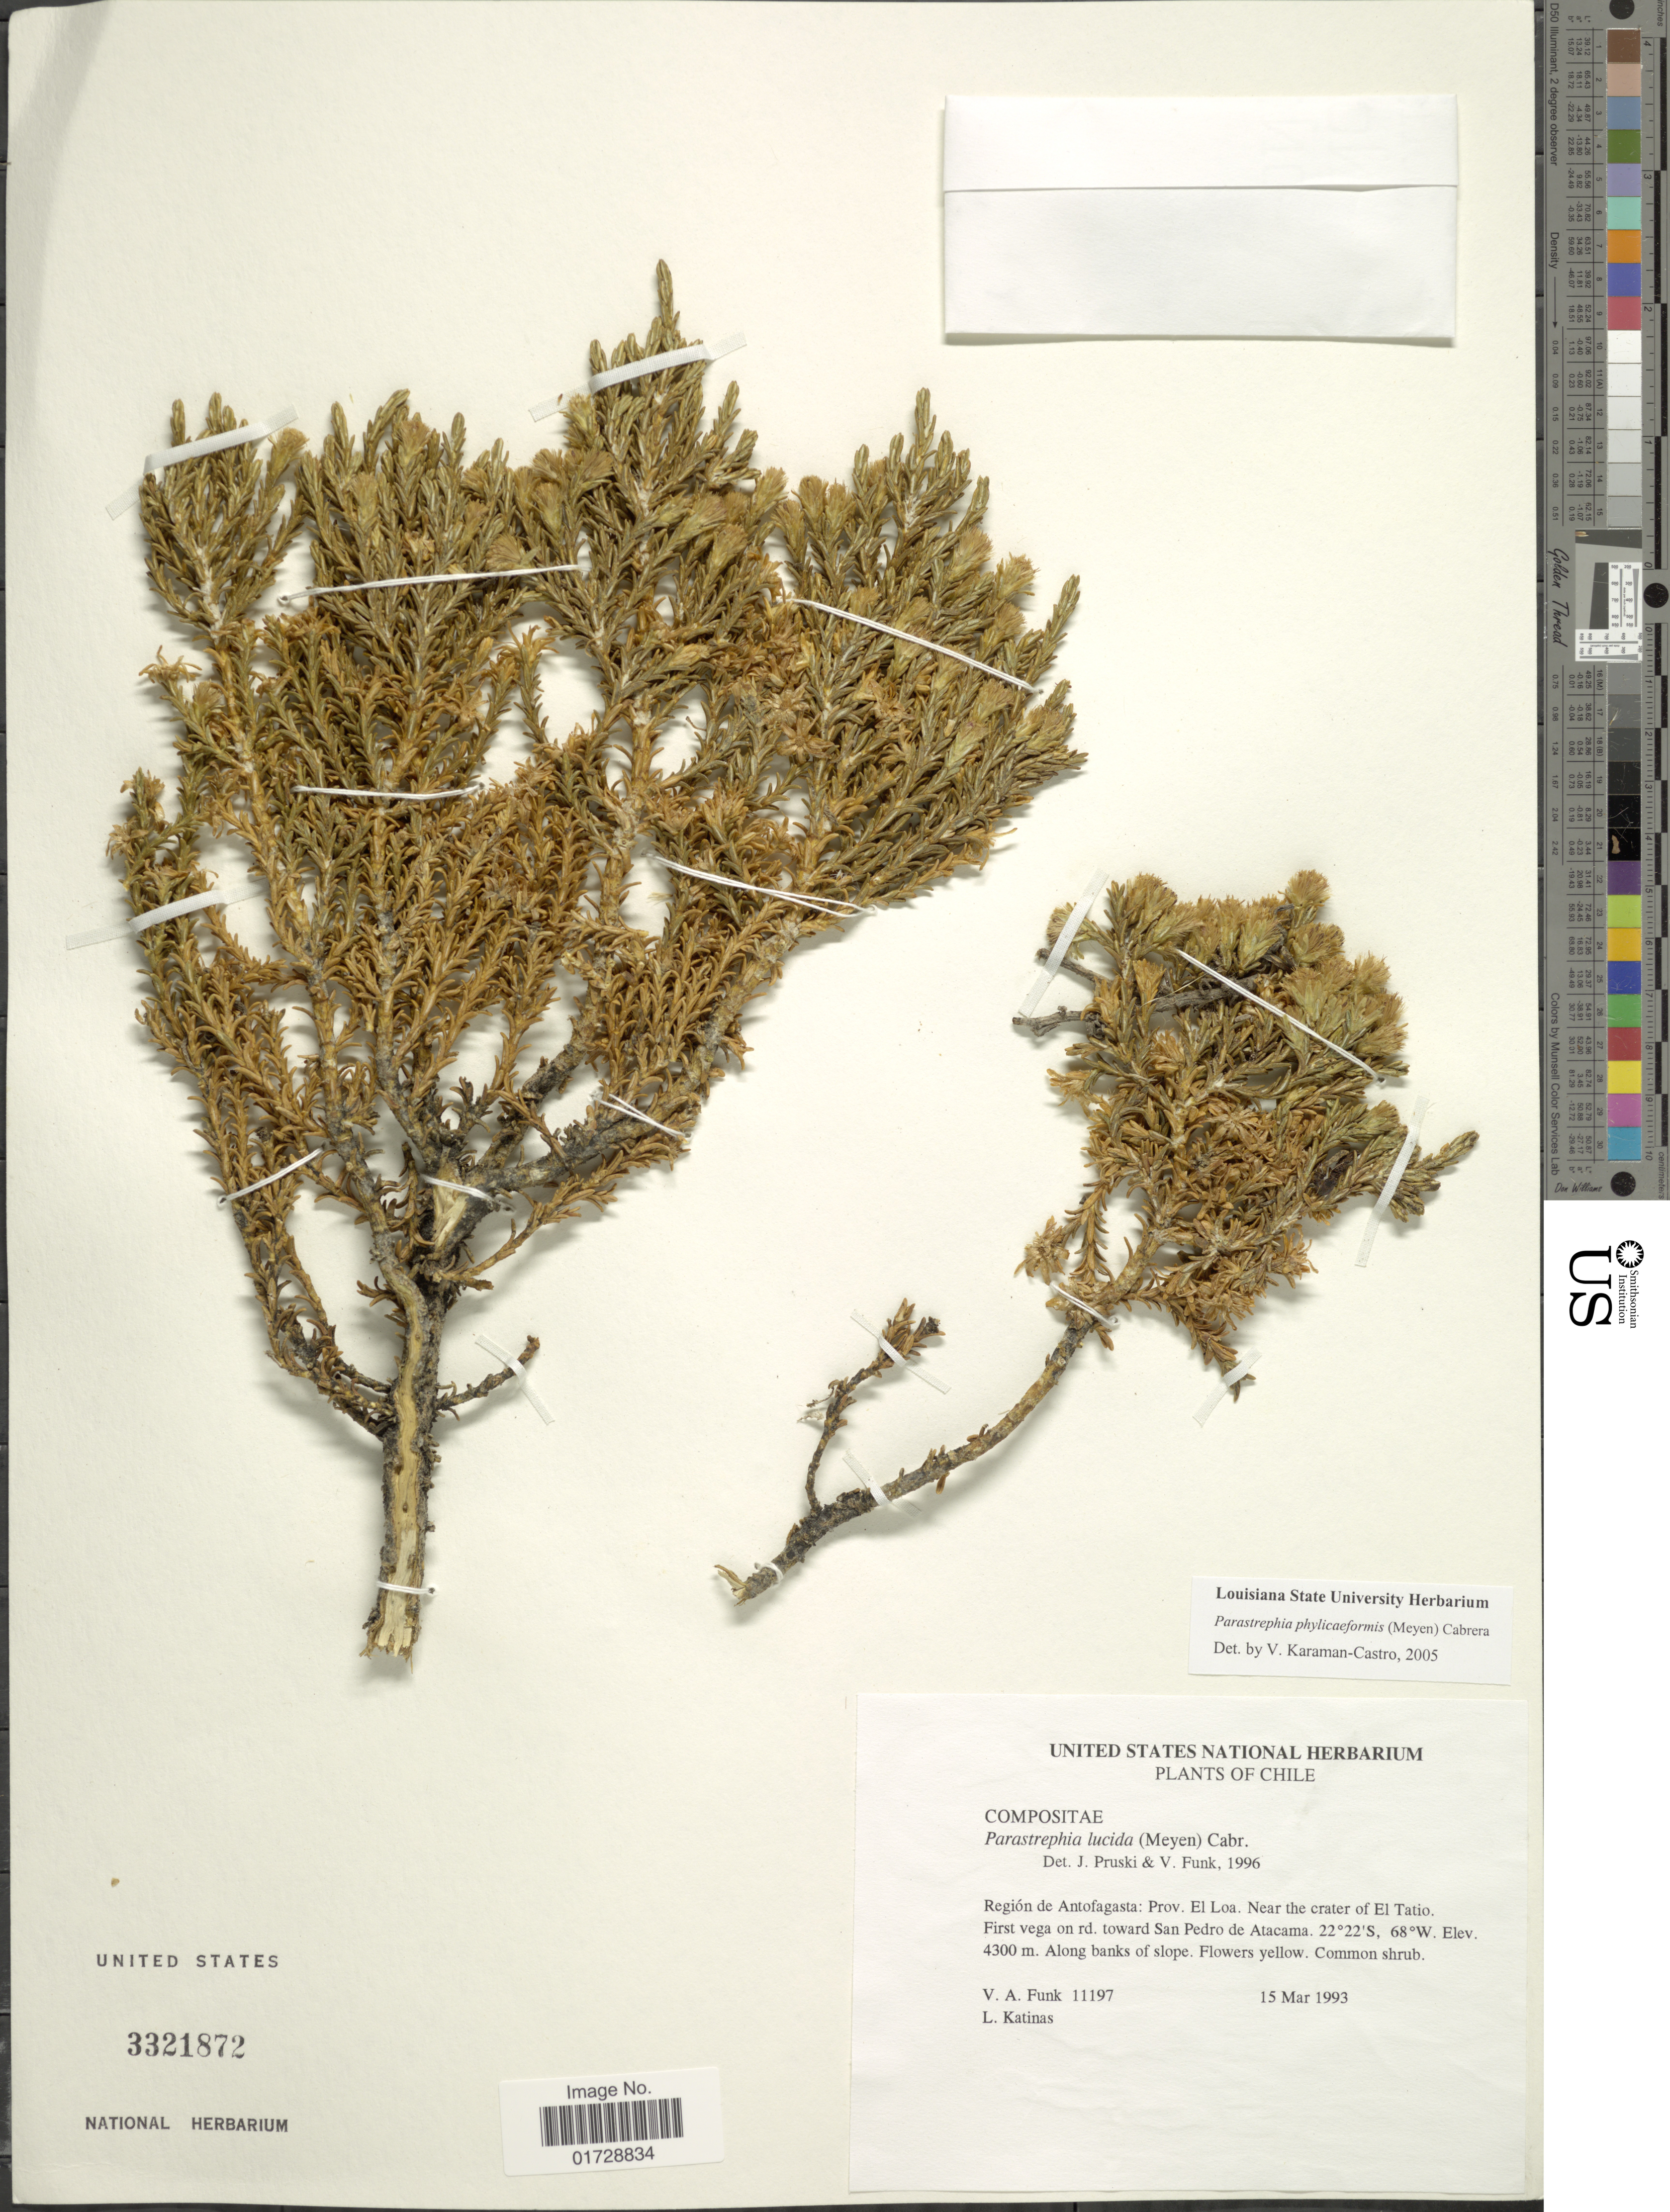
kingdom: Plantae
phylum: Tracheophyta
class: Magnoliopsida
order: Asterales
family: Asteraceae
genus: Parastrephia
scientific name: Parastrephia phyliciformis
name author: (Meyen) Cabrera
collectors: V. Funk & L. Katinas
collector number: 11197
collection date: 1993-03-15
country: Chile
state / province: Antofagasta (II)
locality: Prov. El Loa, near the crater of El Tatio, first vega on rd. toward San Pedro de Atacama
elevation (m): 4300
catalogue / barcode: US 3321872